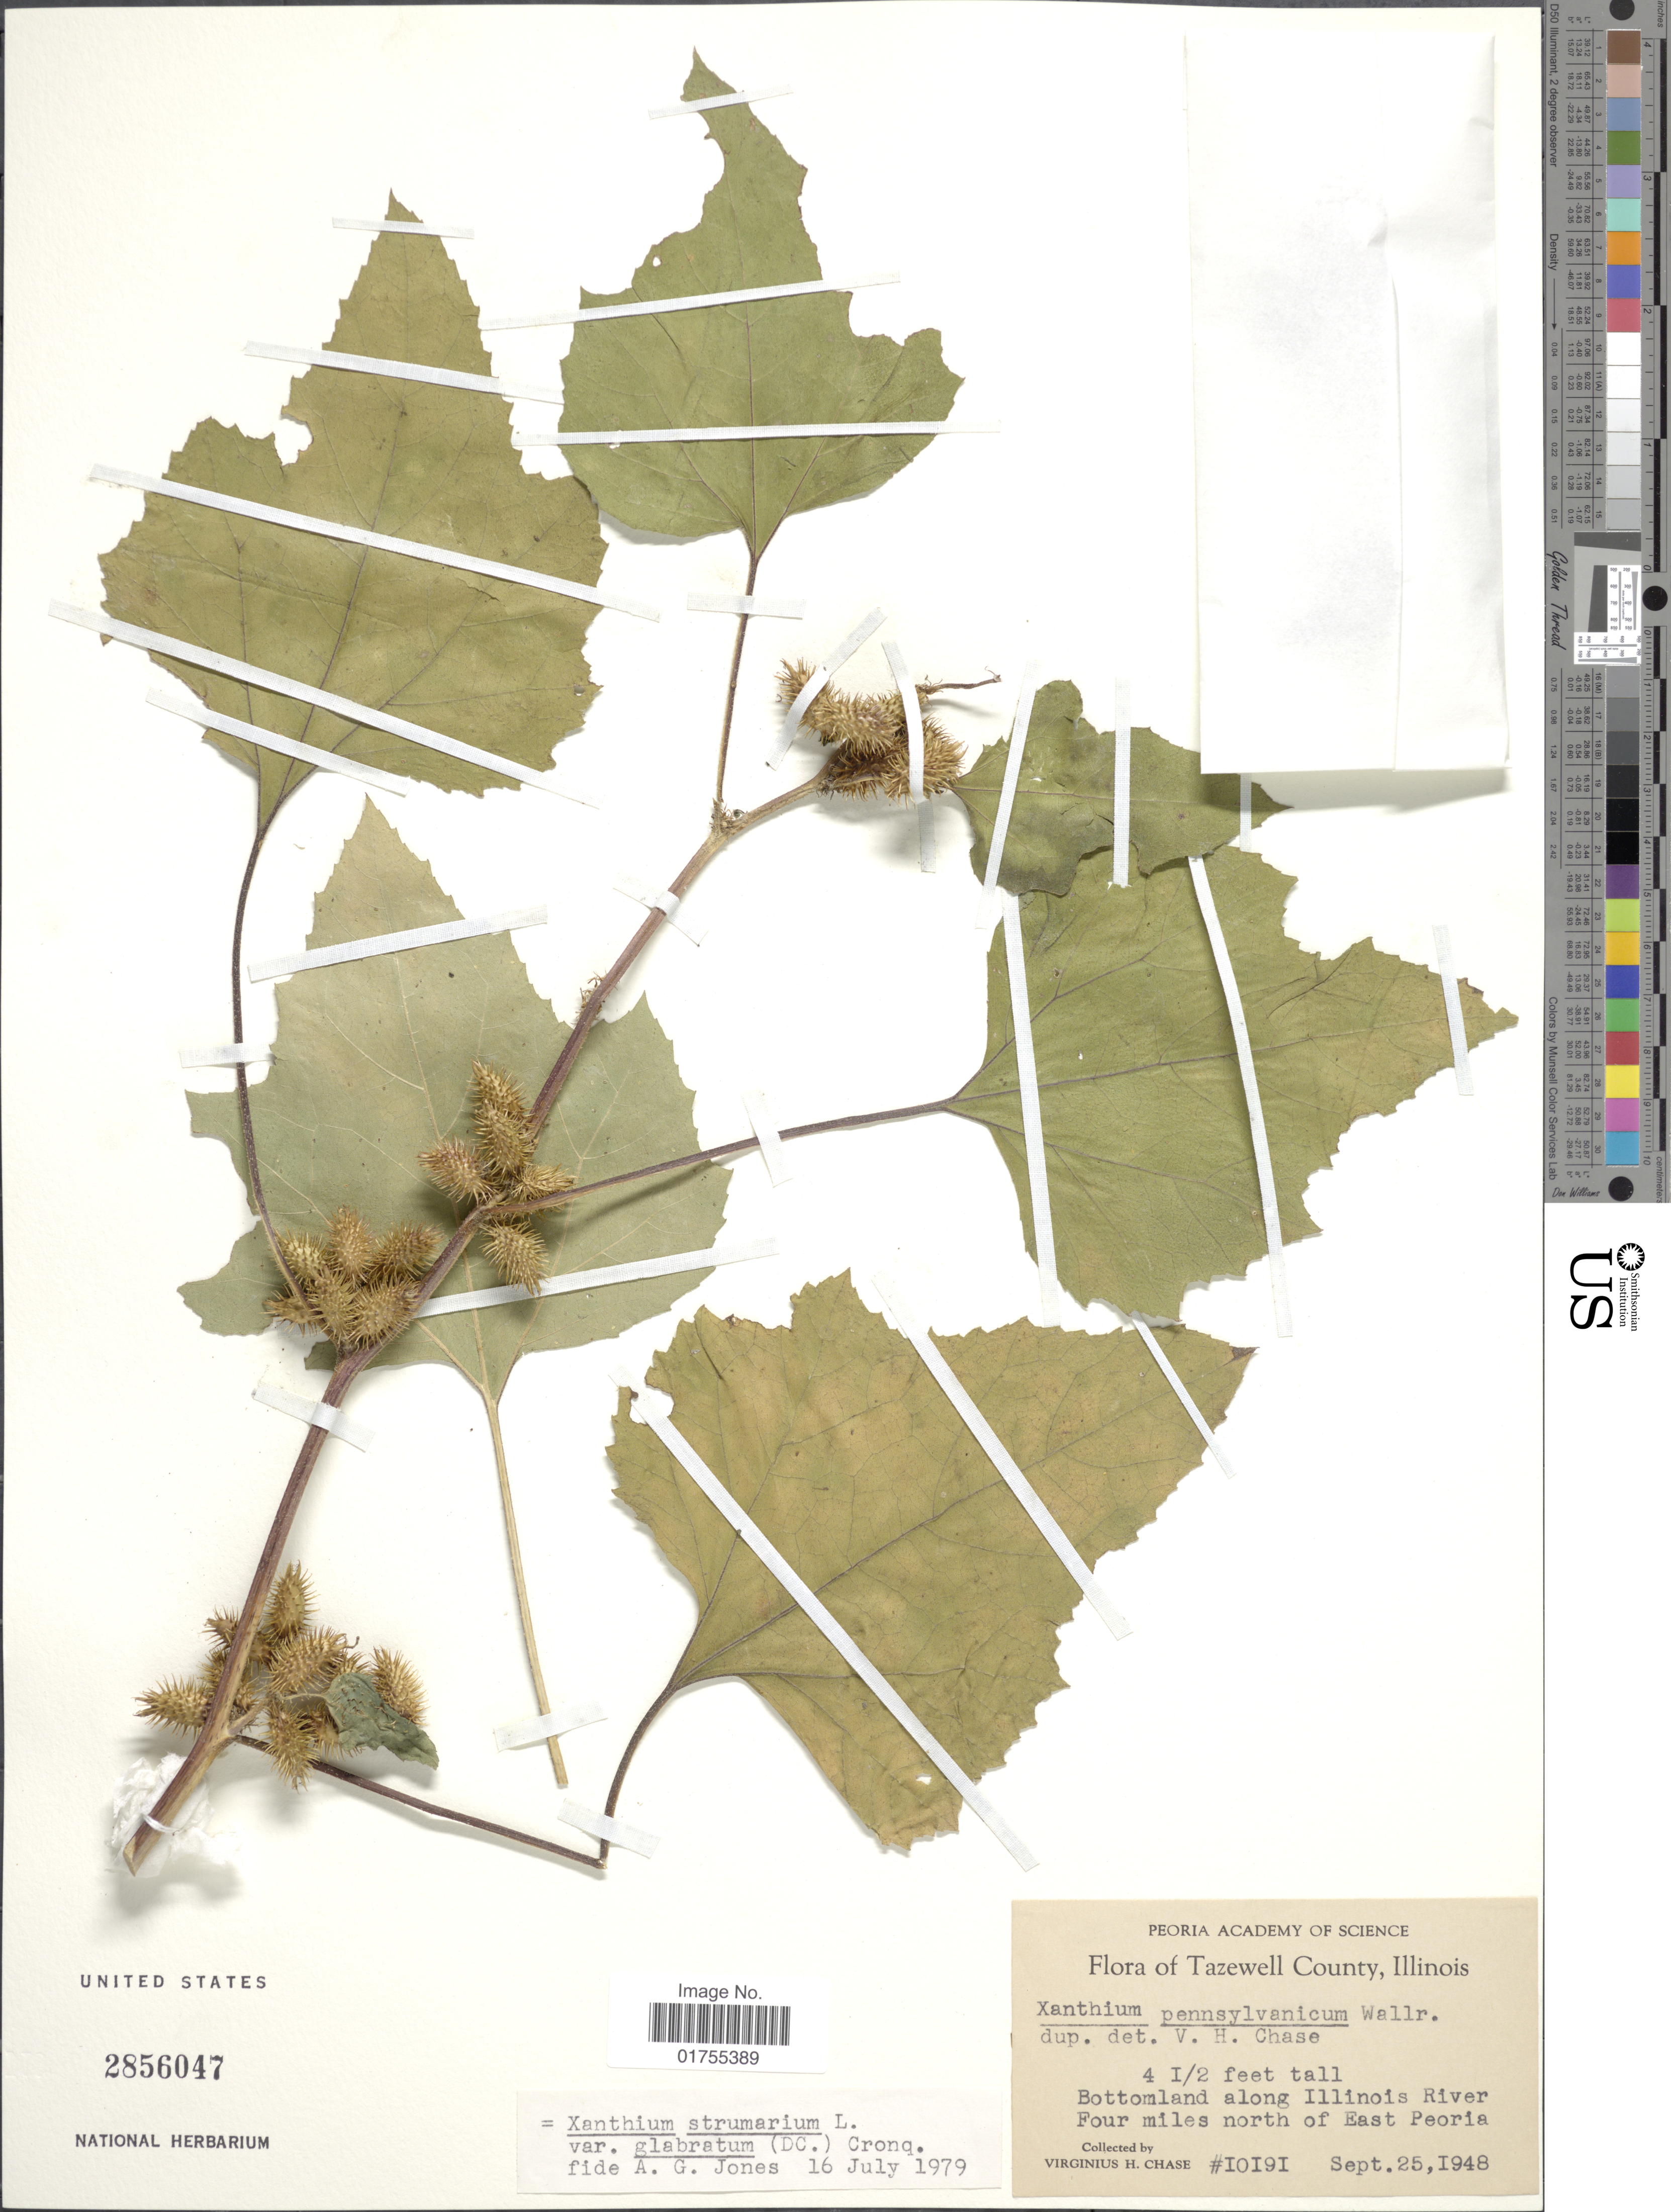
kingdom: Plantae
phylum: Tracheophyta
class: Magnoliopsida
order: Asterales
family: Asteraceae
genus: Xanthium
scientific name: Xanthium strumarium var. glabratum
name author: Mill.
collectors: V. H. Chase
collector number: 10191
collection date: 1948-09-25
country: United States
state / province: Illinois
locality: Tazewell County, Bottomland along Illinois River, Four miles north of East Peoria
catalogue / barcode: US 2856047